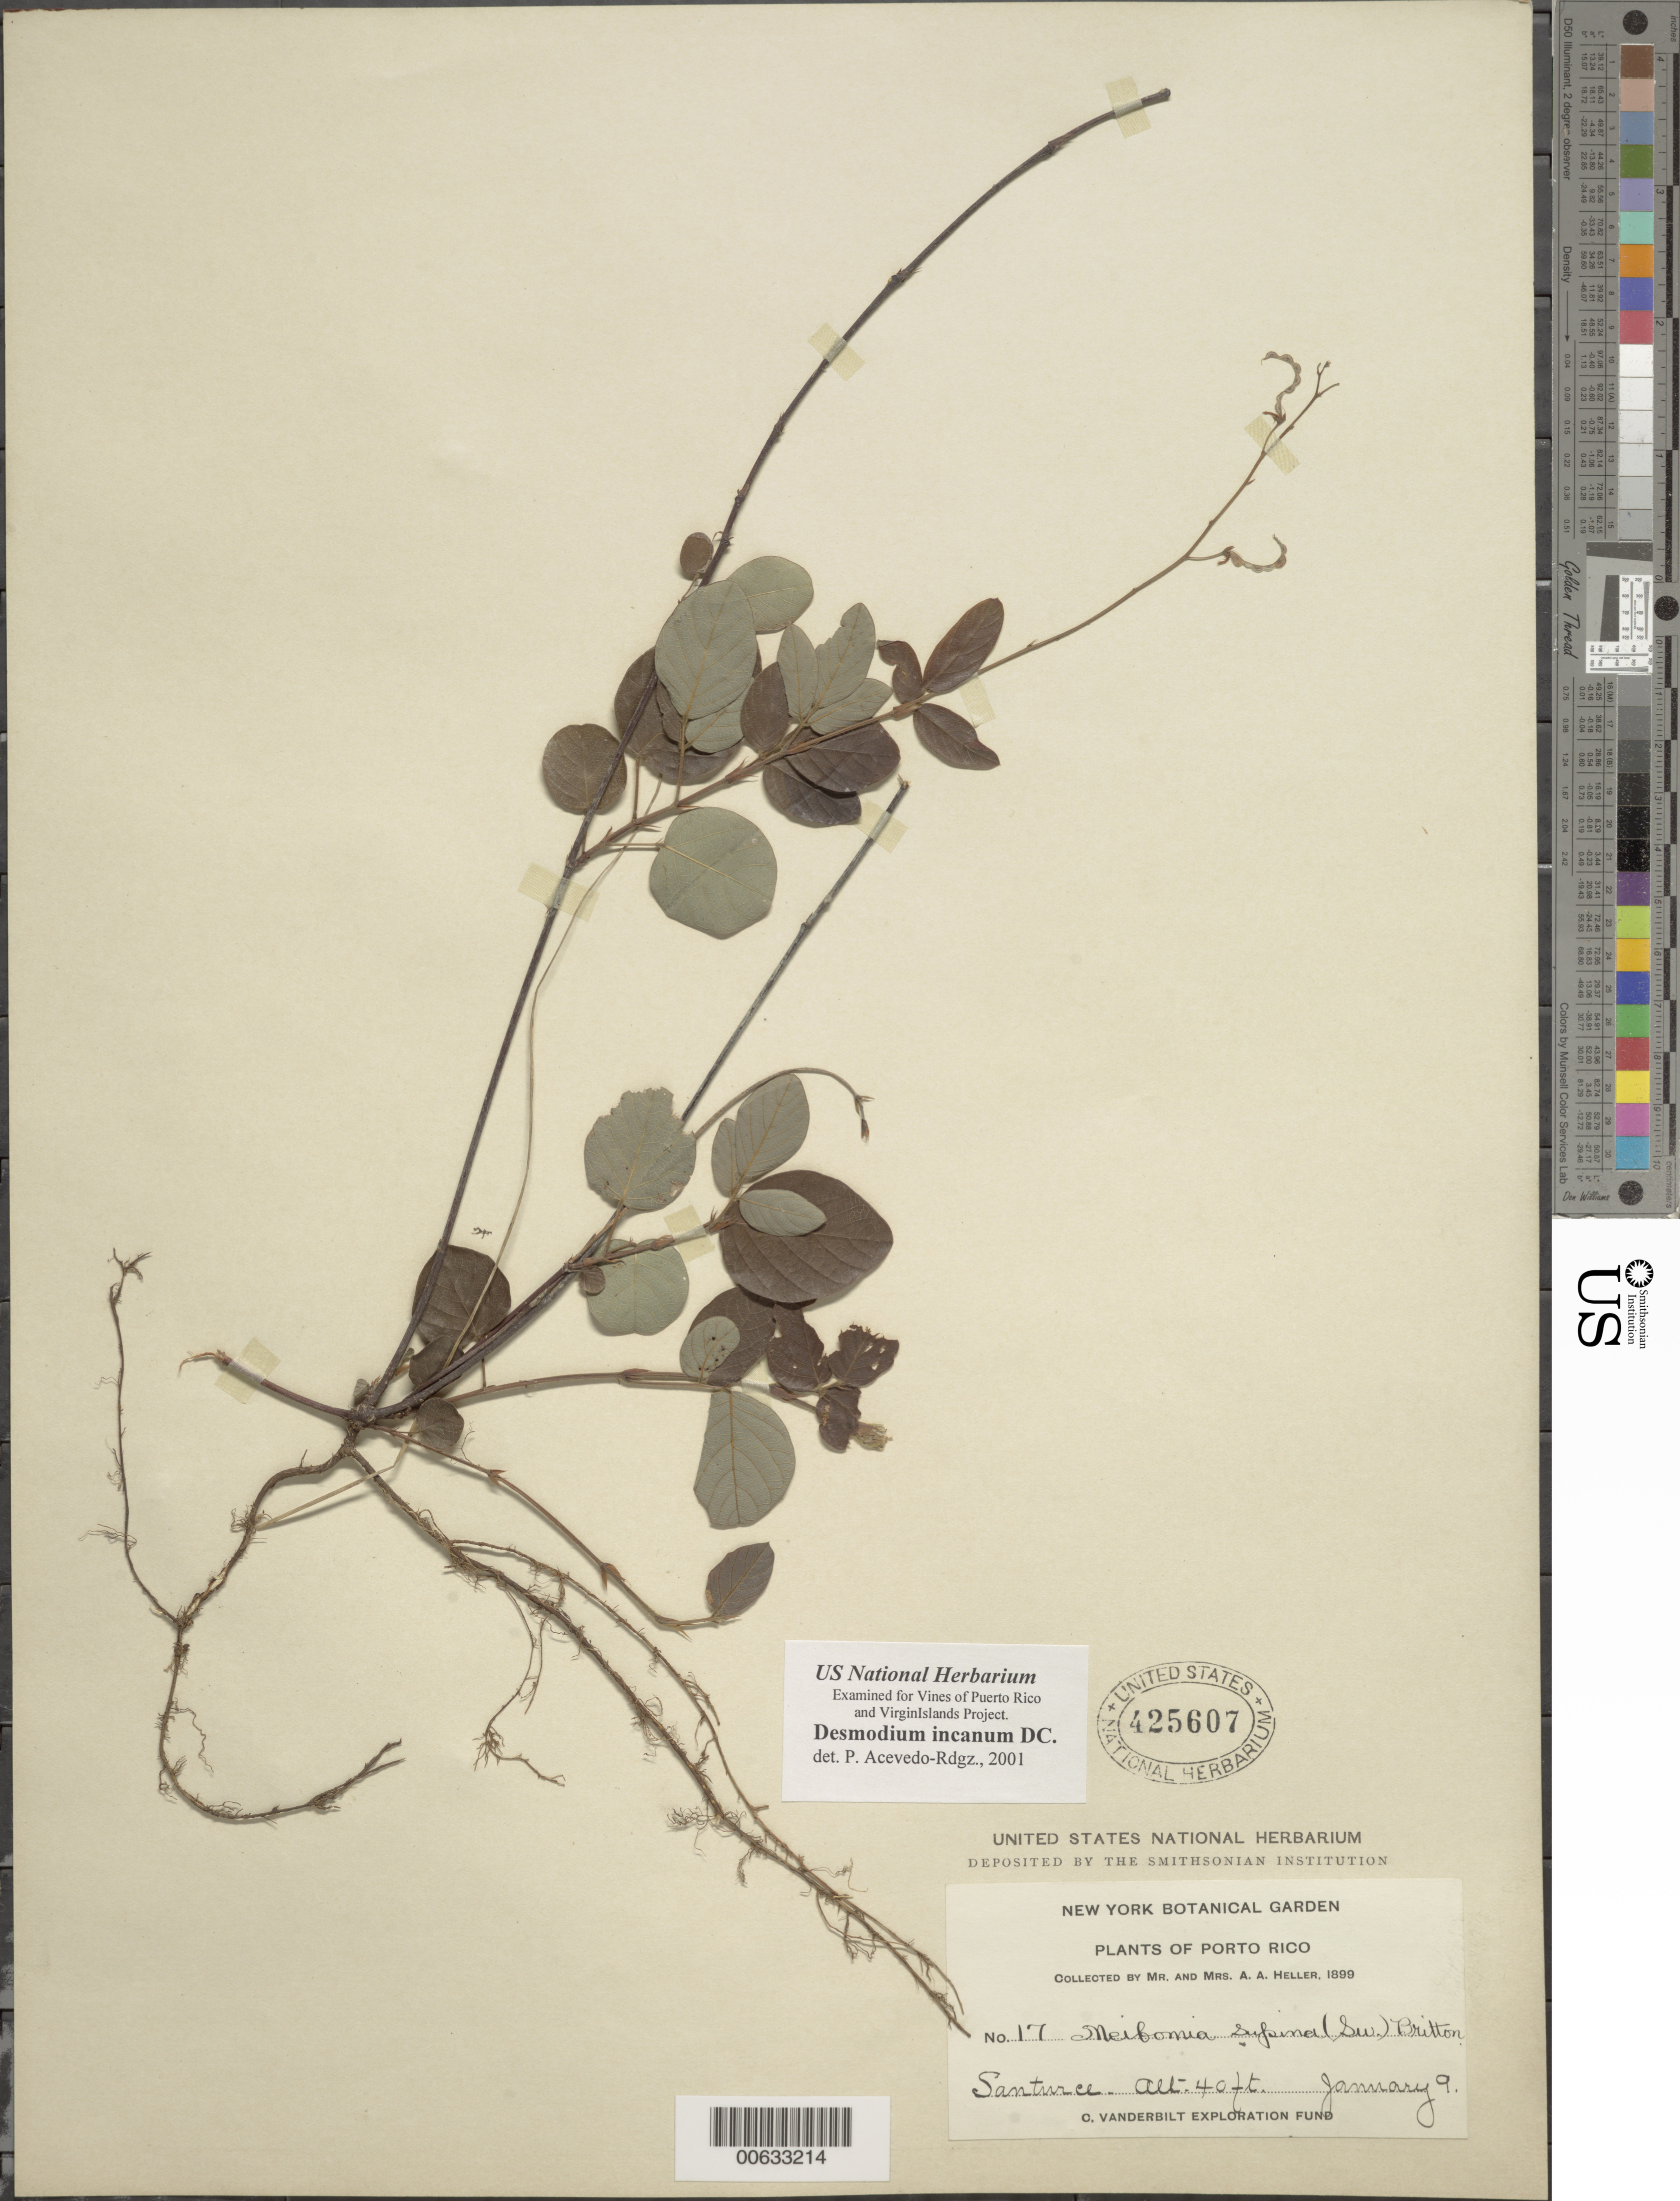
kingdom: Plantae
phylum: Tracheophyta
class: Magnoliopsida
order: Fabales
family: Fabaceae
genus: Desmodium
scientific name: Desmodium incanum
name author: (Sw.) DC.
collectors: A. A. Heller & E. G. Heller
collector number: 17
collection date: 1899-01-09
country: Puerto Rico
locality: Porto Rico, Santurce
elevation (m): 12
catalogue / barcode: US 425607